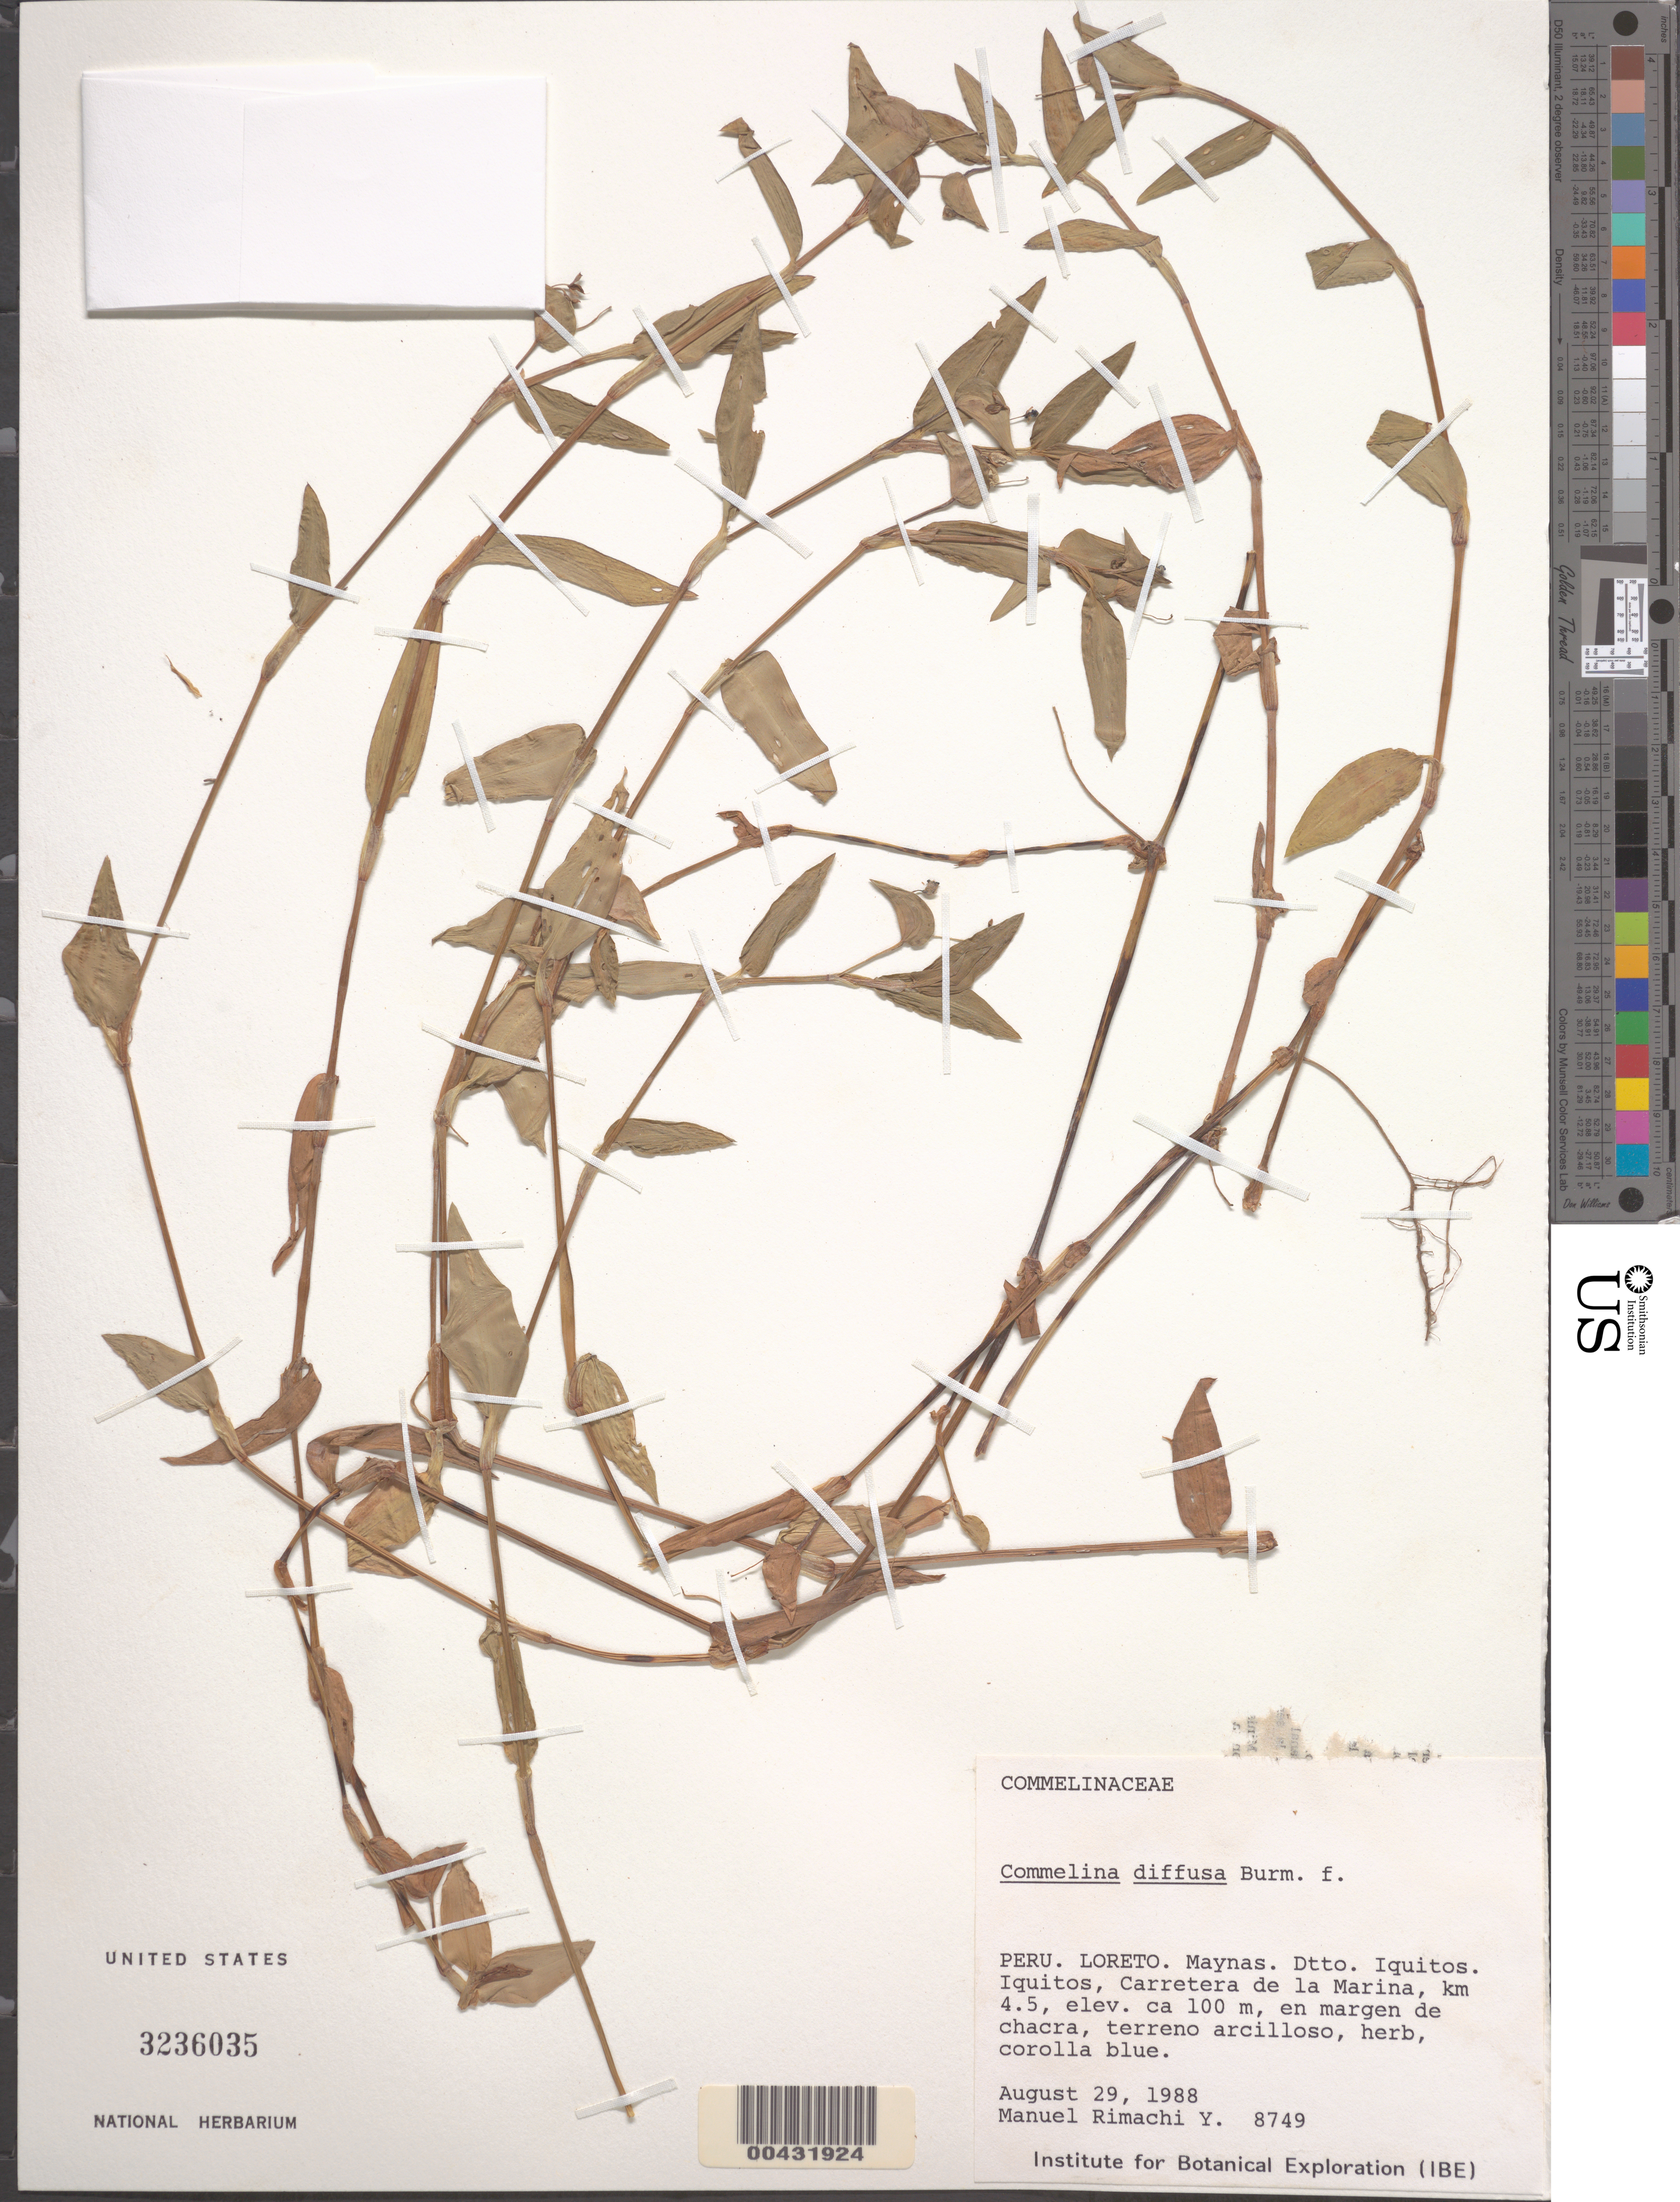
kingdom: Plantae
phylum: Tracheophyta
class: Liliopsida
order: Commelinales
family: Commelinaceae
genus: Commelina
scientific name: Commelina diffusa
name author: Burm. f.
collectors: M. Rimachi Y.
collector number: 8749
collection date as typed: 29 Aug 1988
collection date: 1988-08-29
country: Peru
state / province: Loreto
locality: Maynas, iquitos, carretera de la marina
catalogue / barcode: US 3236035